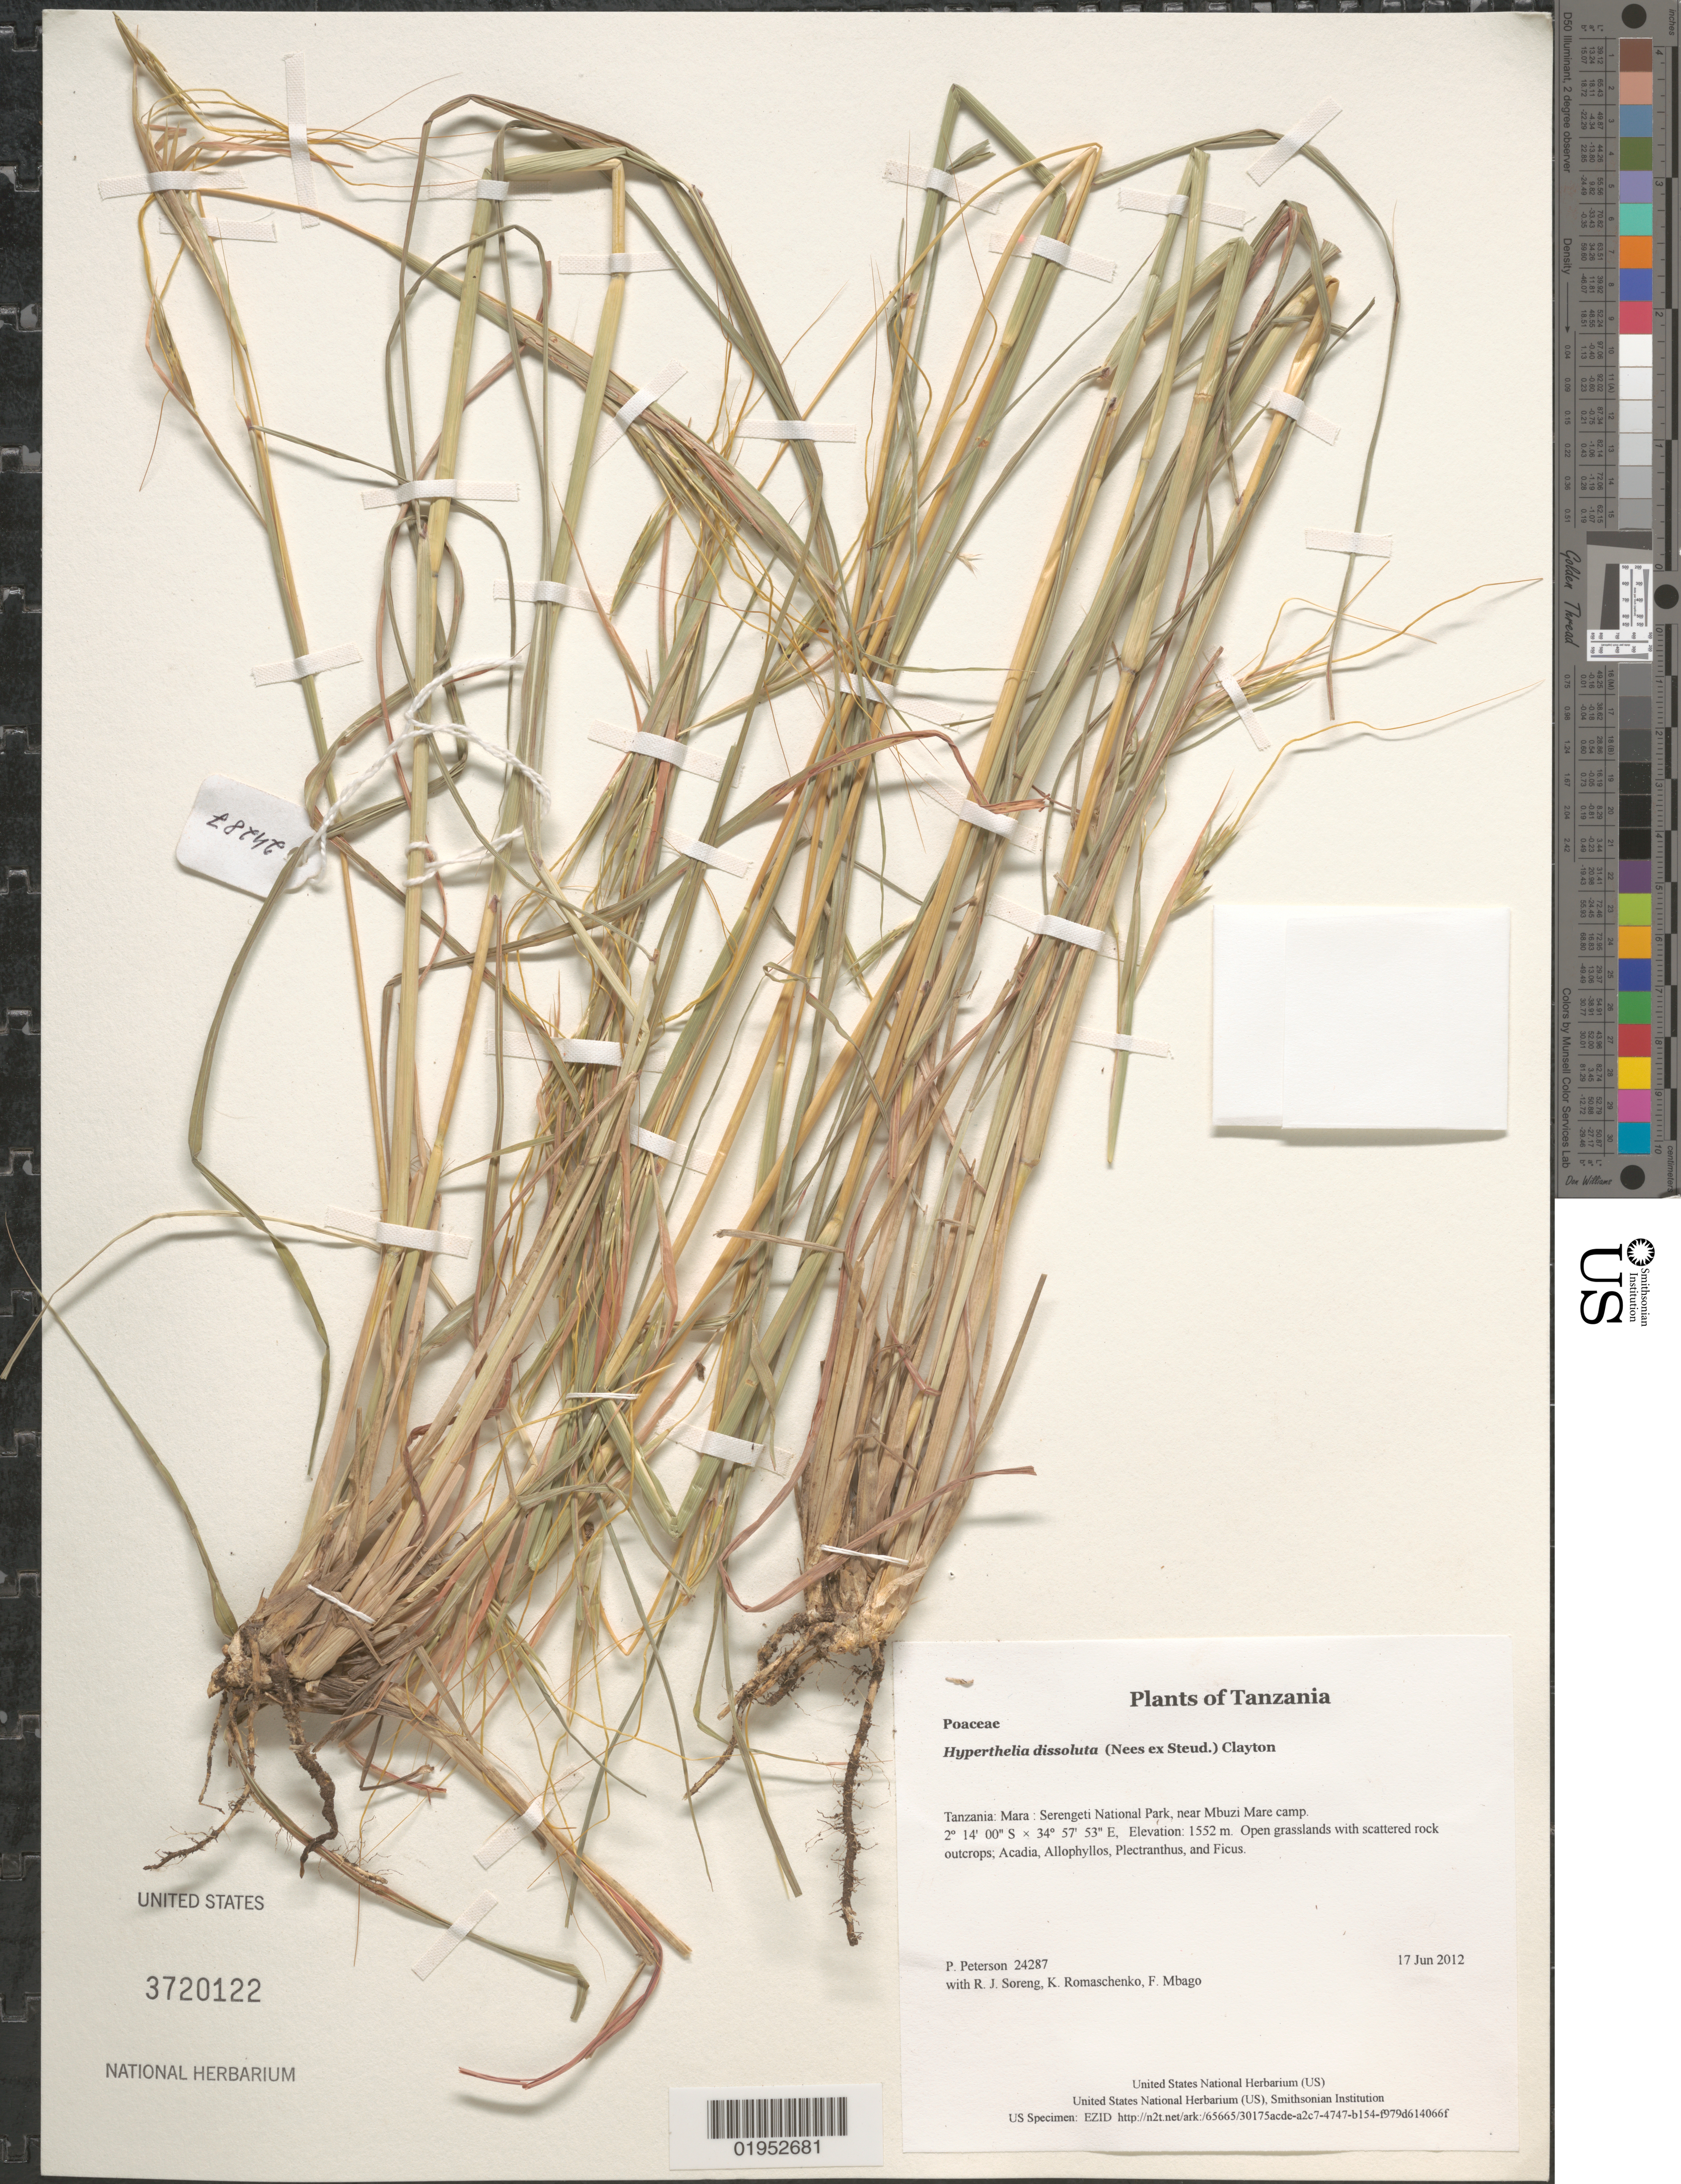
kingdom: Plantae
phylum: Tracheophyta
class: Liliopsida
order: Poales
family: Poaceae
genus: Hyperthelia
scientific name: Hyperthelia dissoluta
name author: (Nees ex Steud.) Clayton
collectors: P. M. Peterson, R. J. Soreng, K. Romaschenko & F. Mbago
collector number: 24287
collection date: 2012-06-17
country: Tanzania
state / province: Mara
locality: Serengeti National Park, near Mbuzi Mare camp.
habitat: Open grasslands with scattered rock outcrops; Acadia, Allophyllos, Plectranthus, and Ficus.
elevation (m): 1552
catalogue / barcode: US 3720122